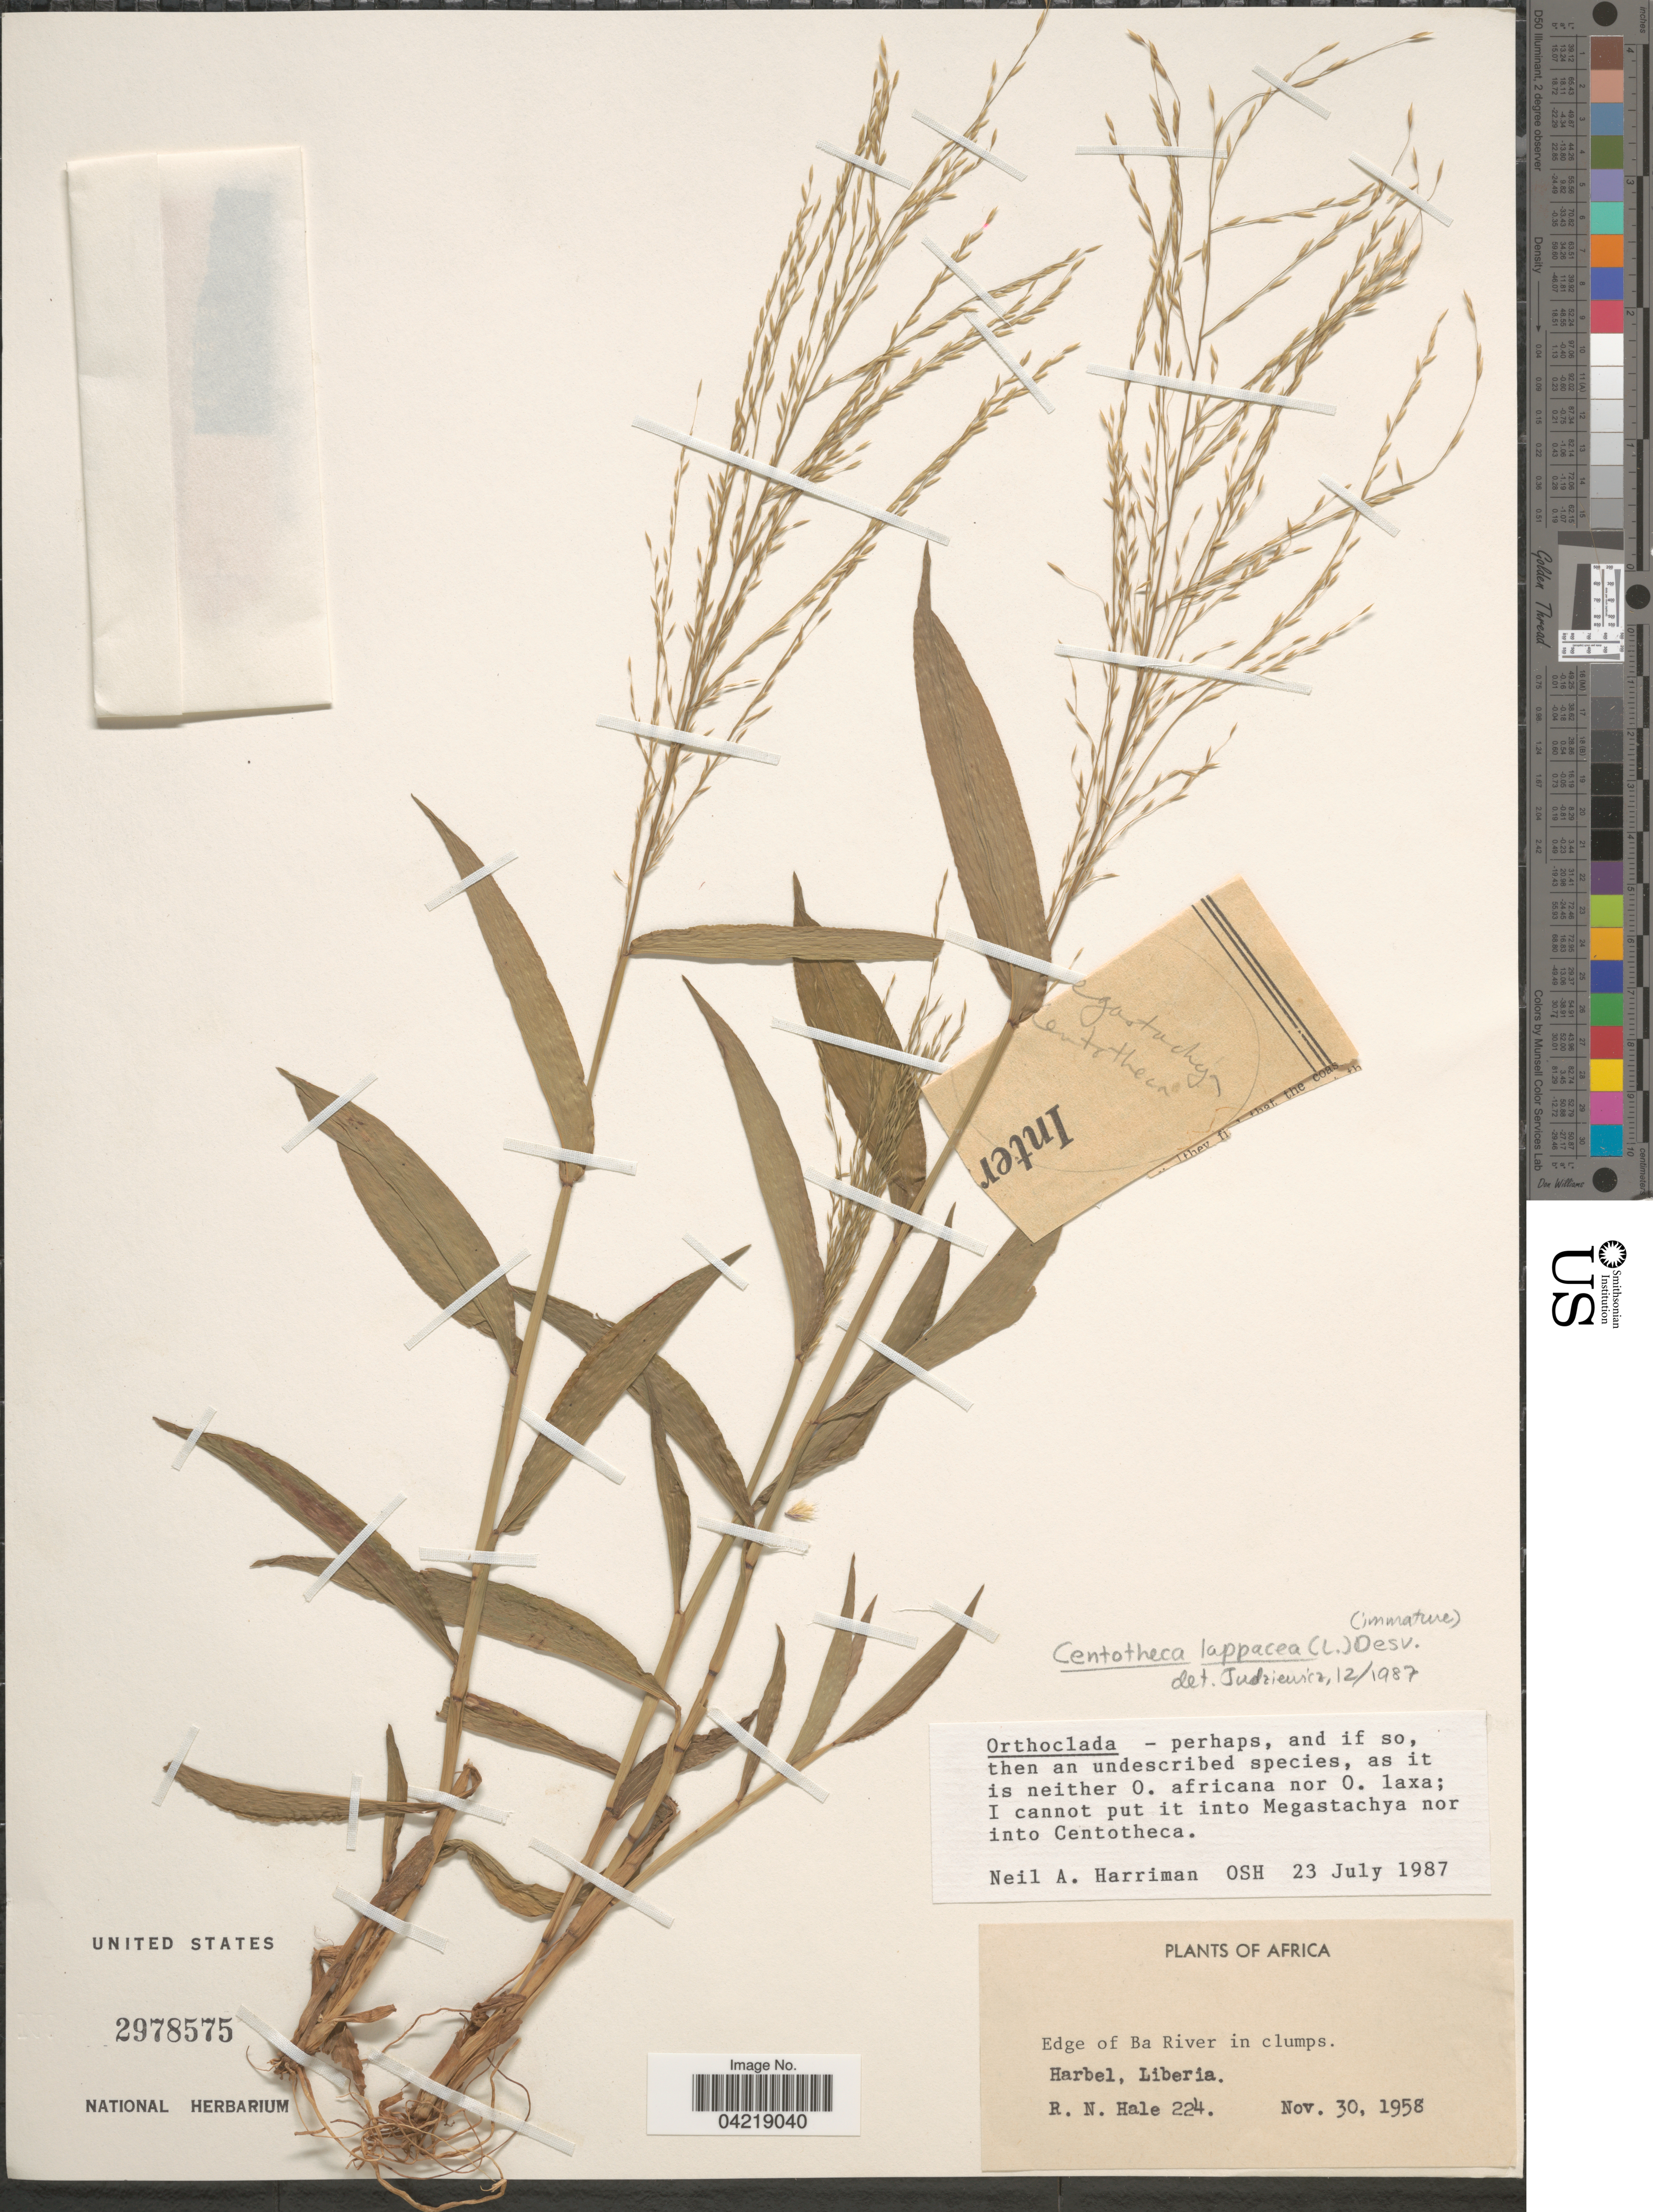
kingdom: Plantae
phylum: Tracheophyta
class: Liliopsida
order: Poales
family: Poaceae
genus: Centotheca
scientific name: Centotheca lappacea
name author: (L.) Desv.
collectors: R. N. Hale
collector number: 224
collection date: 1958-11-30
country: Liberia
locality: Edge of Ba River in clumps. Harbel.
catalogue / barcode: US 2978575